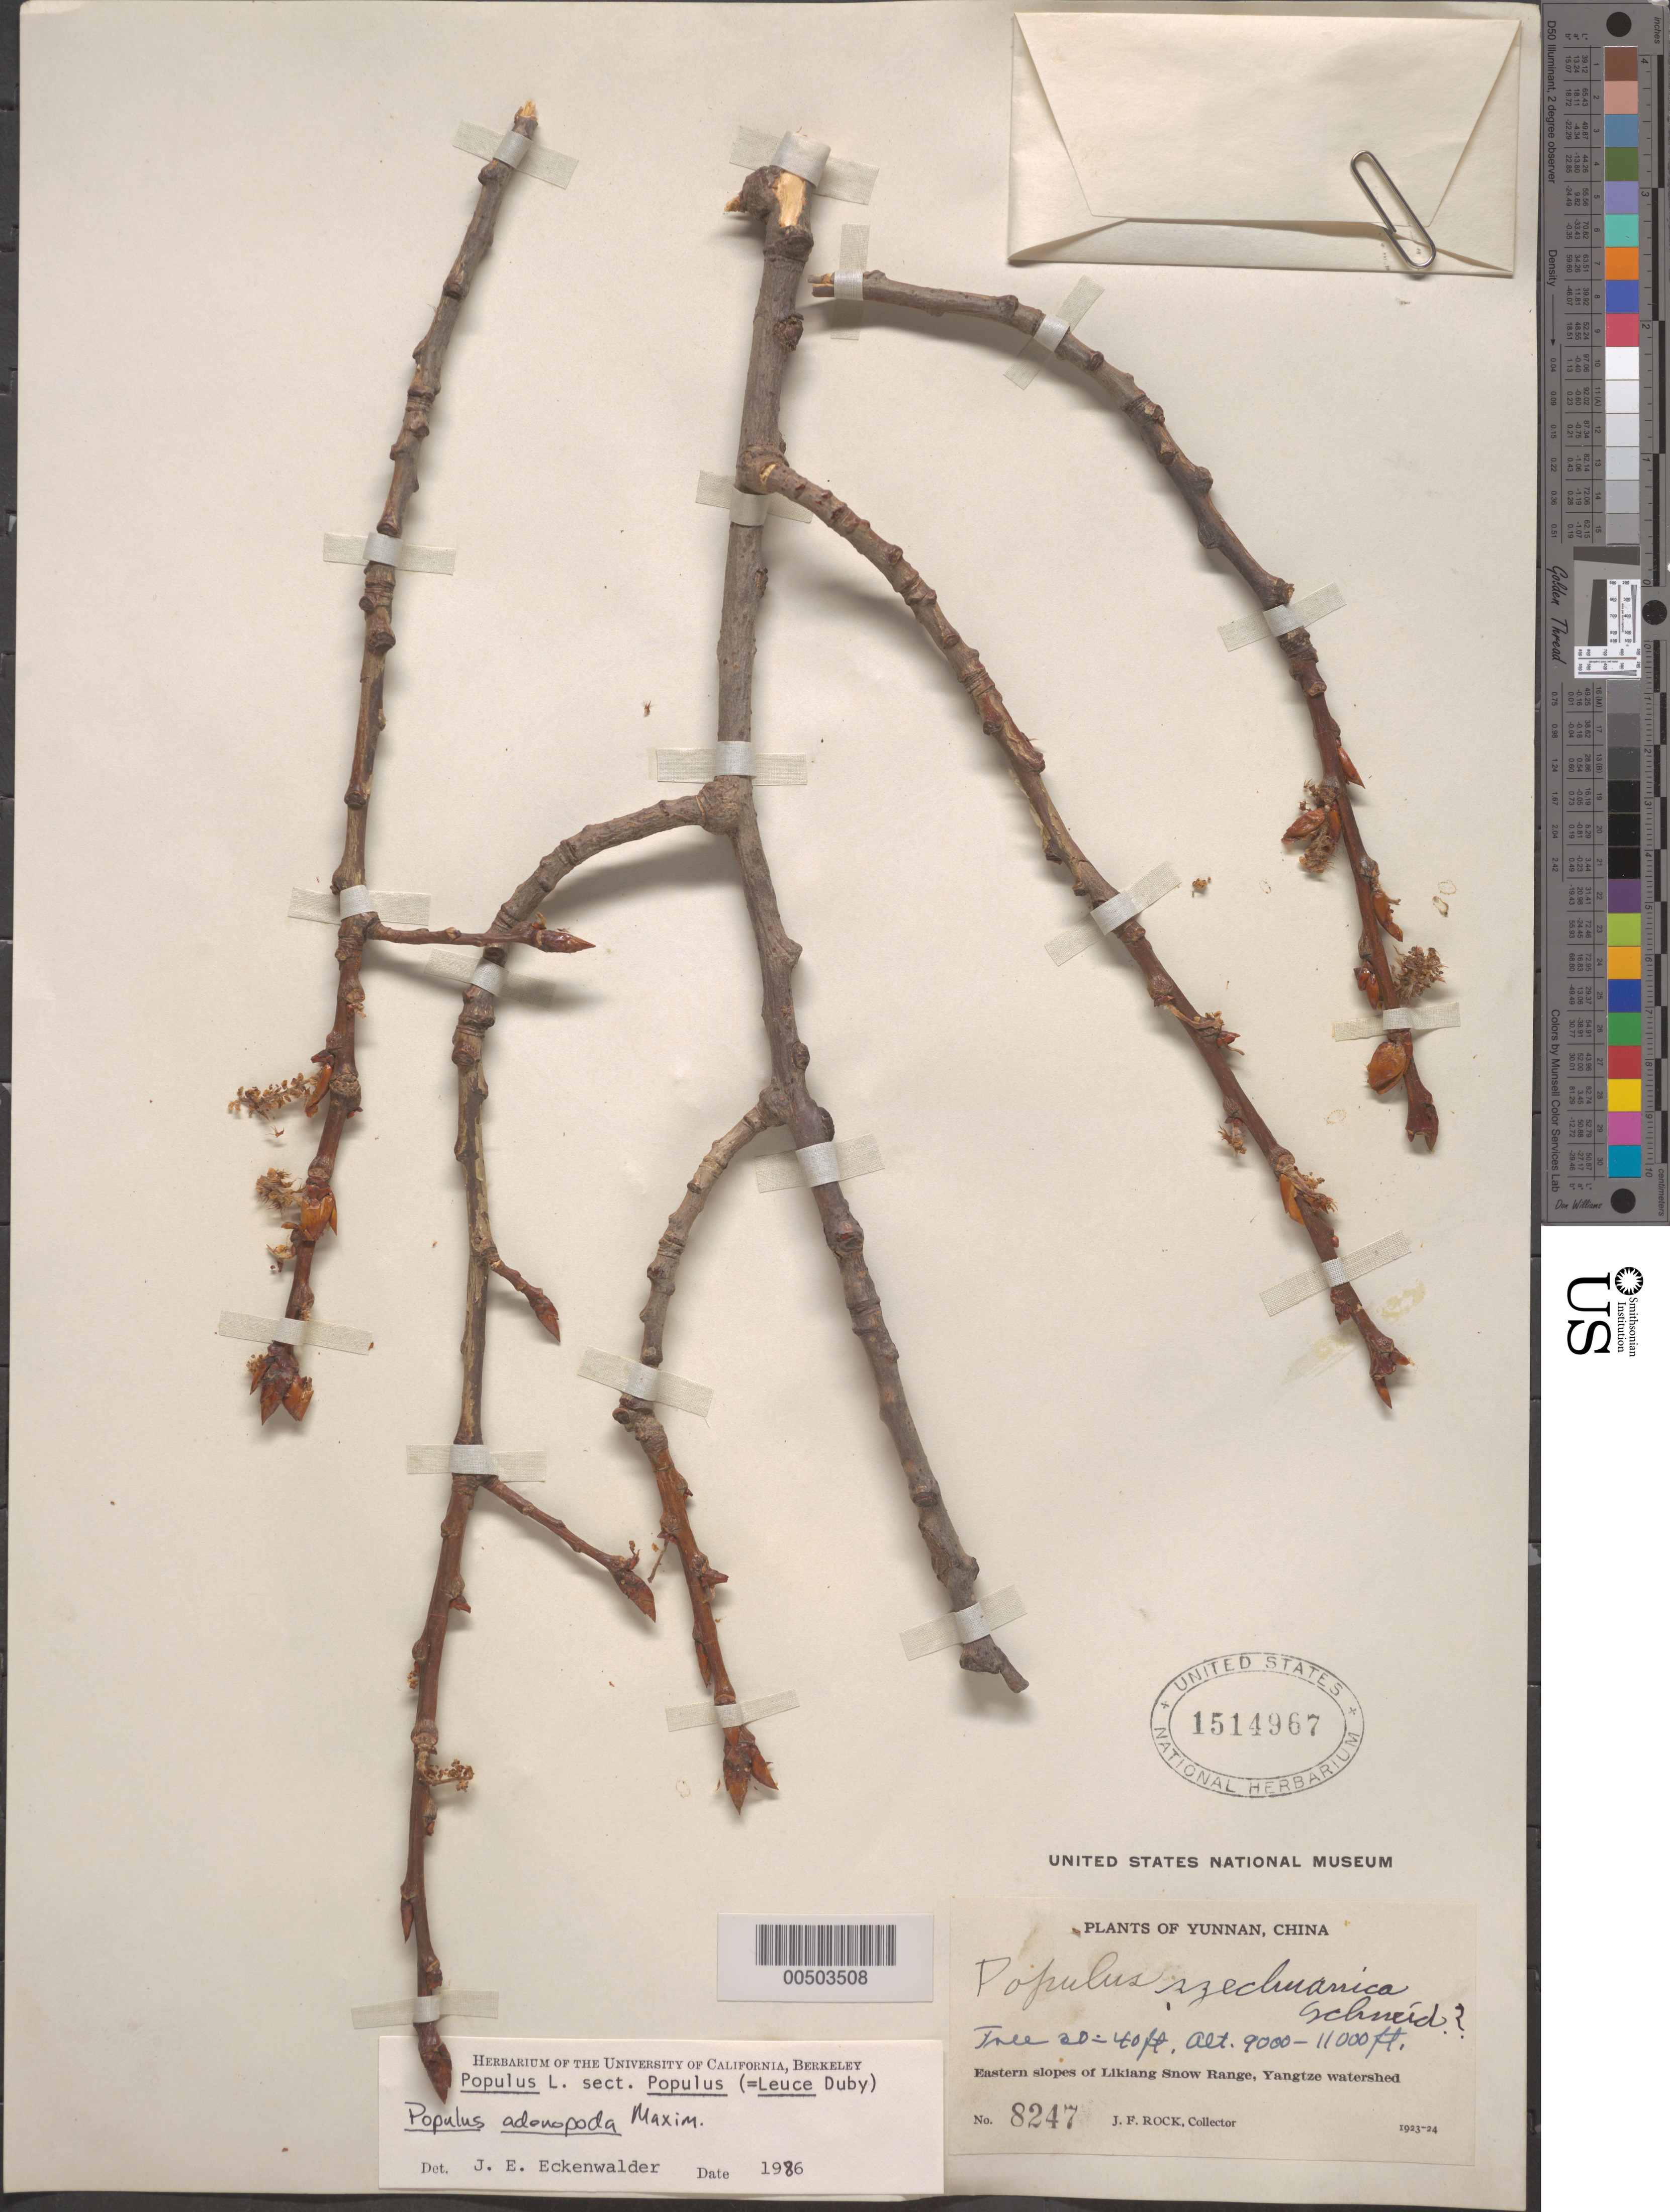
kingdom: Plantae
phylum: Tracheophyta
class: Magnoliopsida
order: Malpighiales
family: Salicaceae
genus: Populus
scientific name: Populus adenopoda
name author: Maxim.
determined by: Eckenwalder, James E.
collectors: J. F. Rock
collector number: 8247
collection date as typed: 1923 to -- --- 1924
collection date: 1923/1924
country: China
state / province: Yunnan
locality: Eastern slopes of Likiang snow range, Yangtze watershed, Likiang (Dayan) District (?)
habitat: Tree 30-40 ft.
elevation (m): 2743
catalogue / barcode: US 1514967